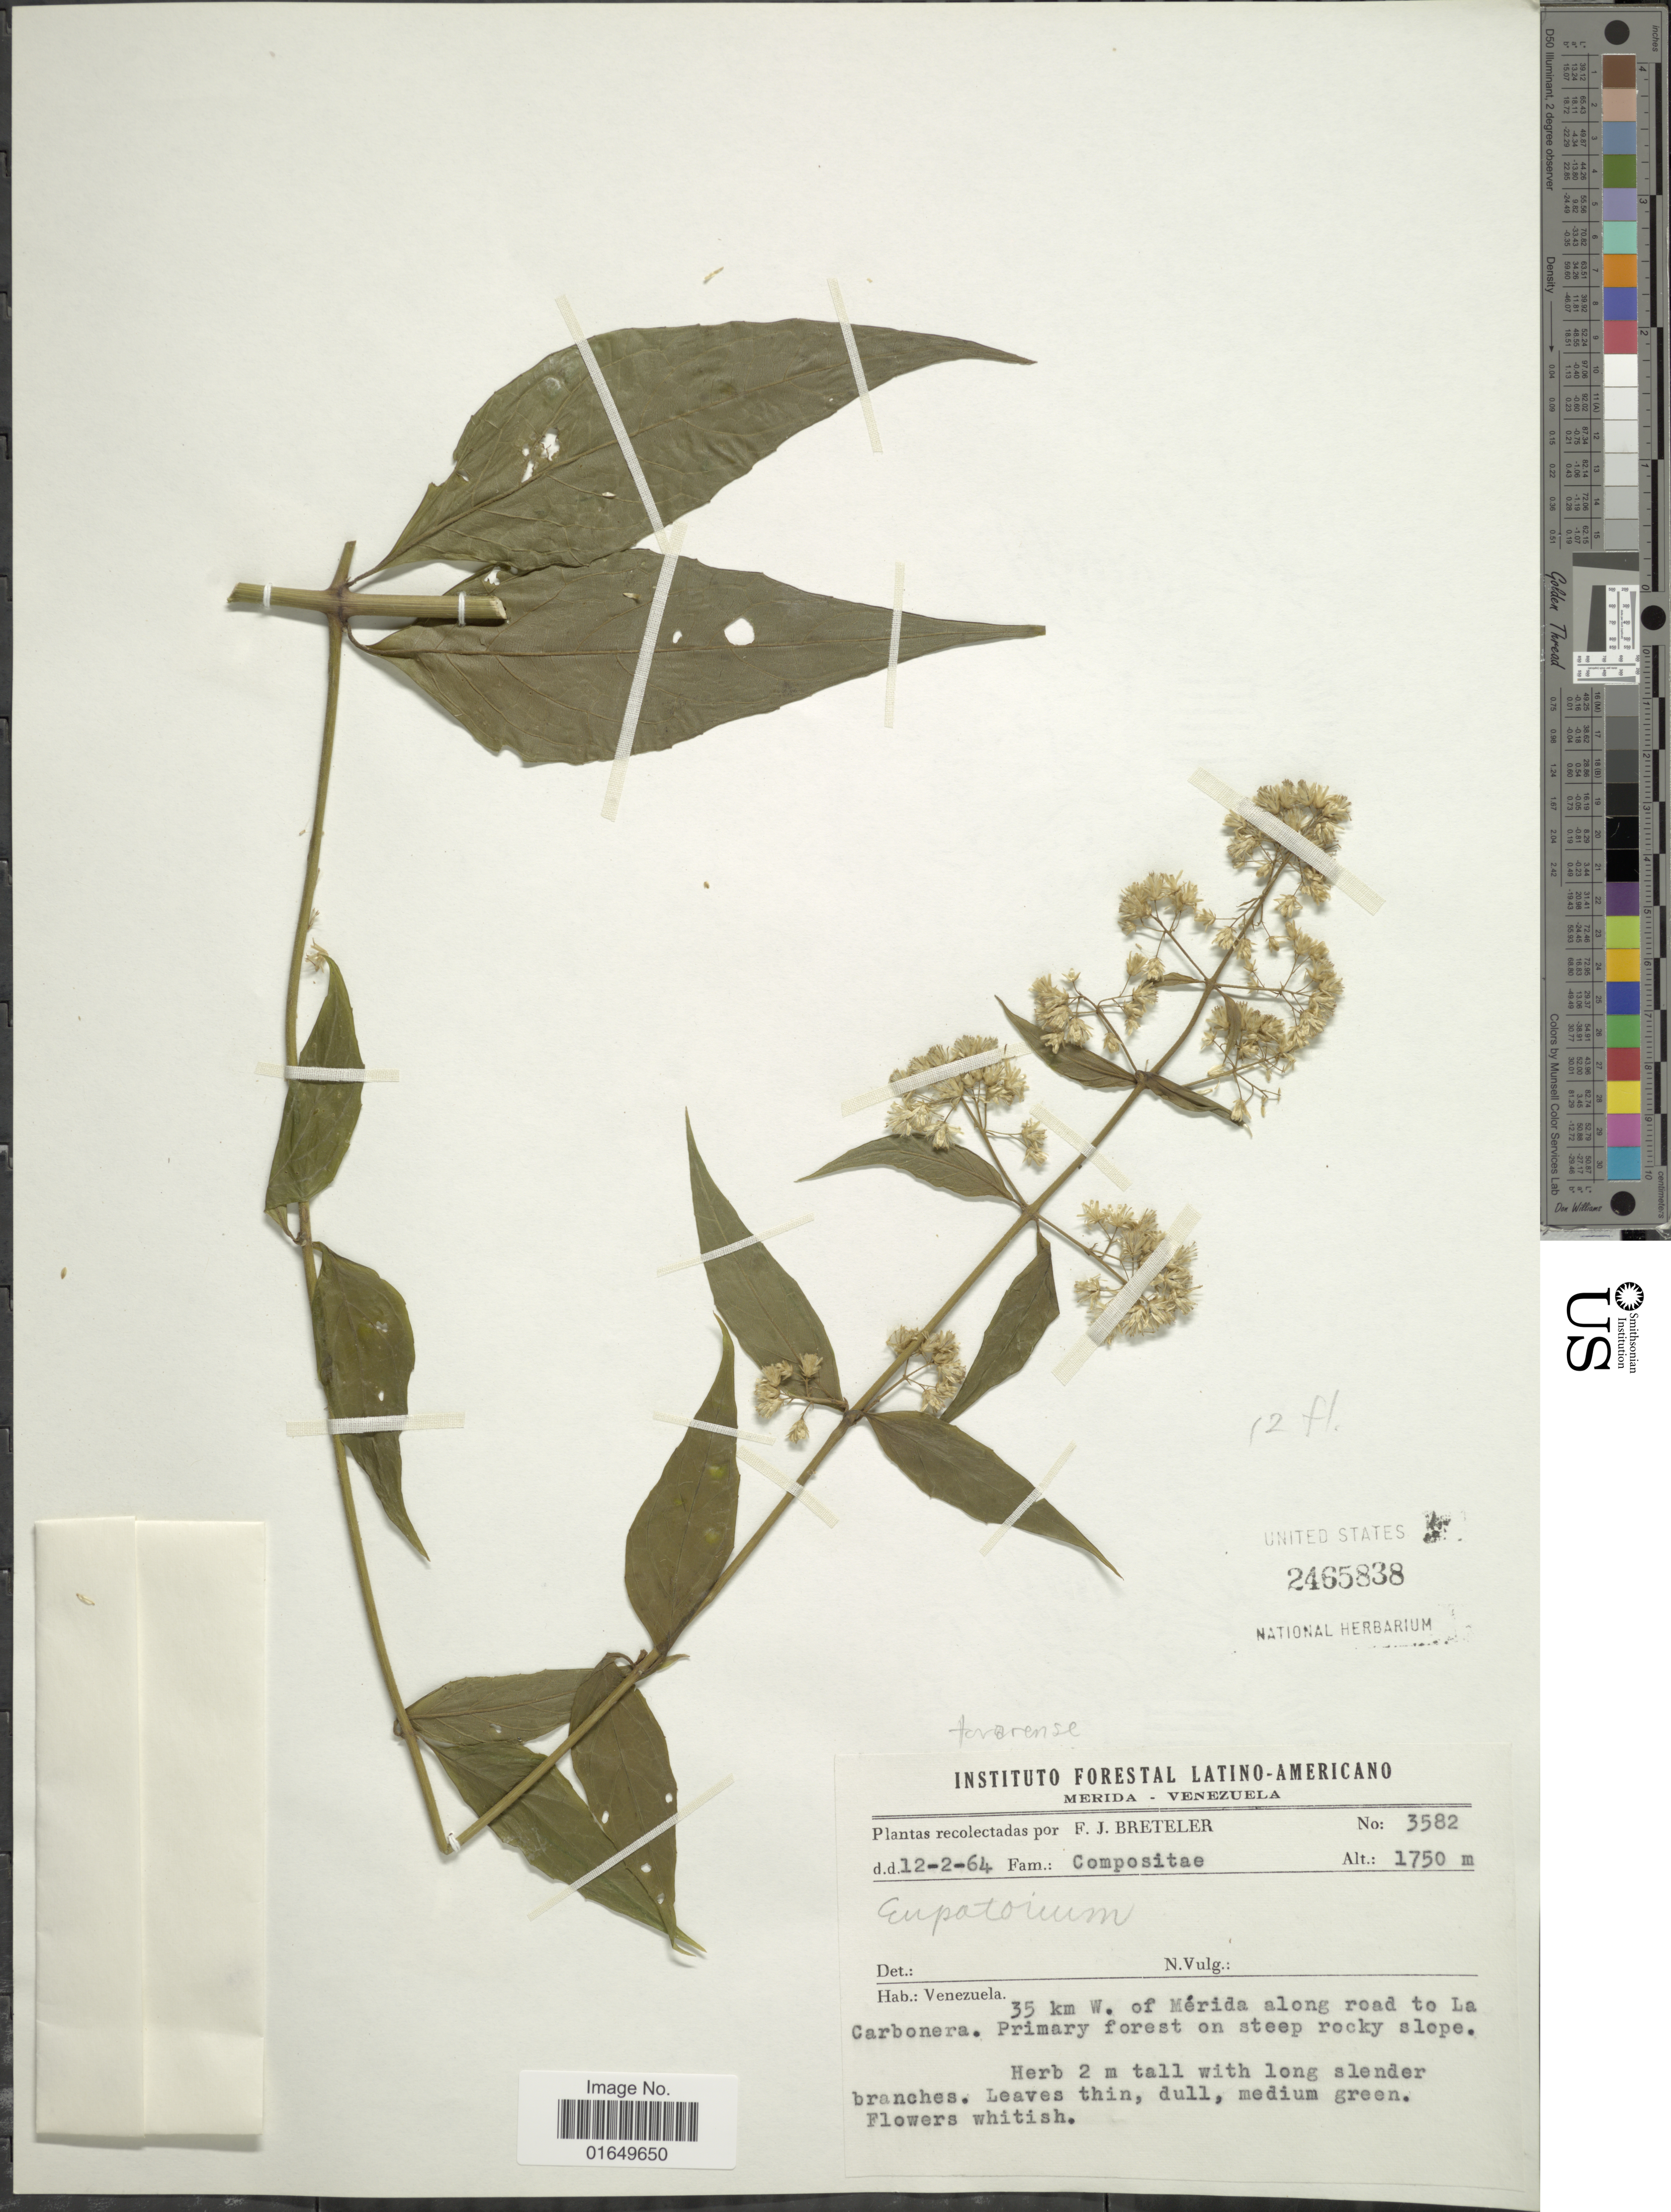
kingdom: Plantae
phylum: Tracheophyta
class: Magnoliopsida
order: Asterales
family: Asteraceae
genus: Ayapana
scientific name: Ayapana tovarensis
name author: (B.L. Rob.) R.M. King & H. Rob.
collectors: F. J. Breteler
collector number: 3582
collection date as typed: Transcribed d/m/y: 12/2/64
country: Venezuela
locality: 35 km W. of Mérida along road to La Carbonera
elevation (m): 1750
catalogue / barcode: US 2465838